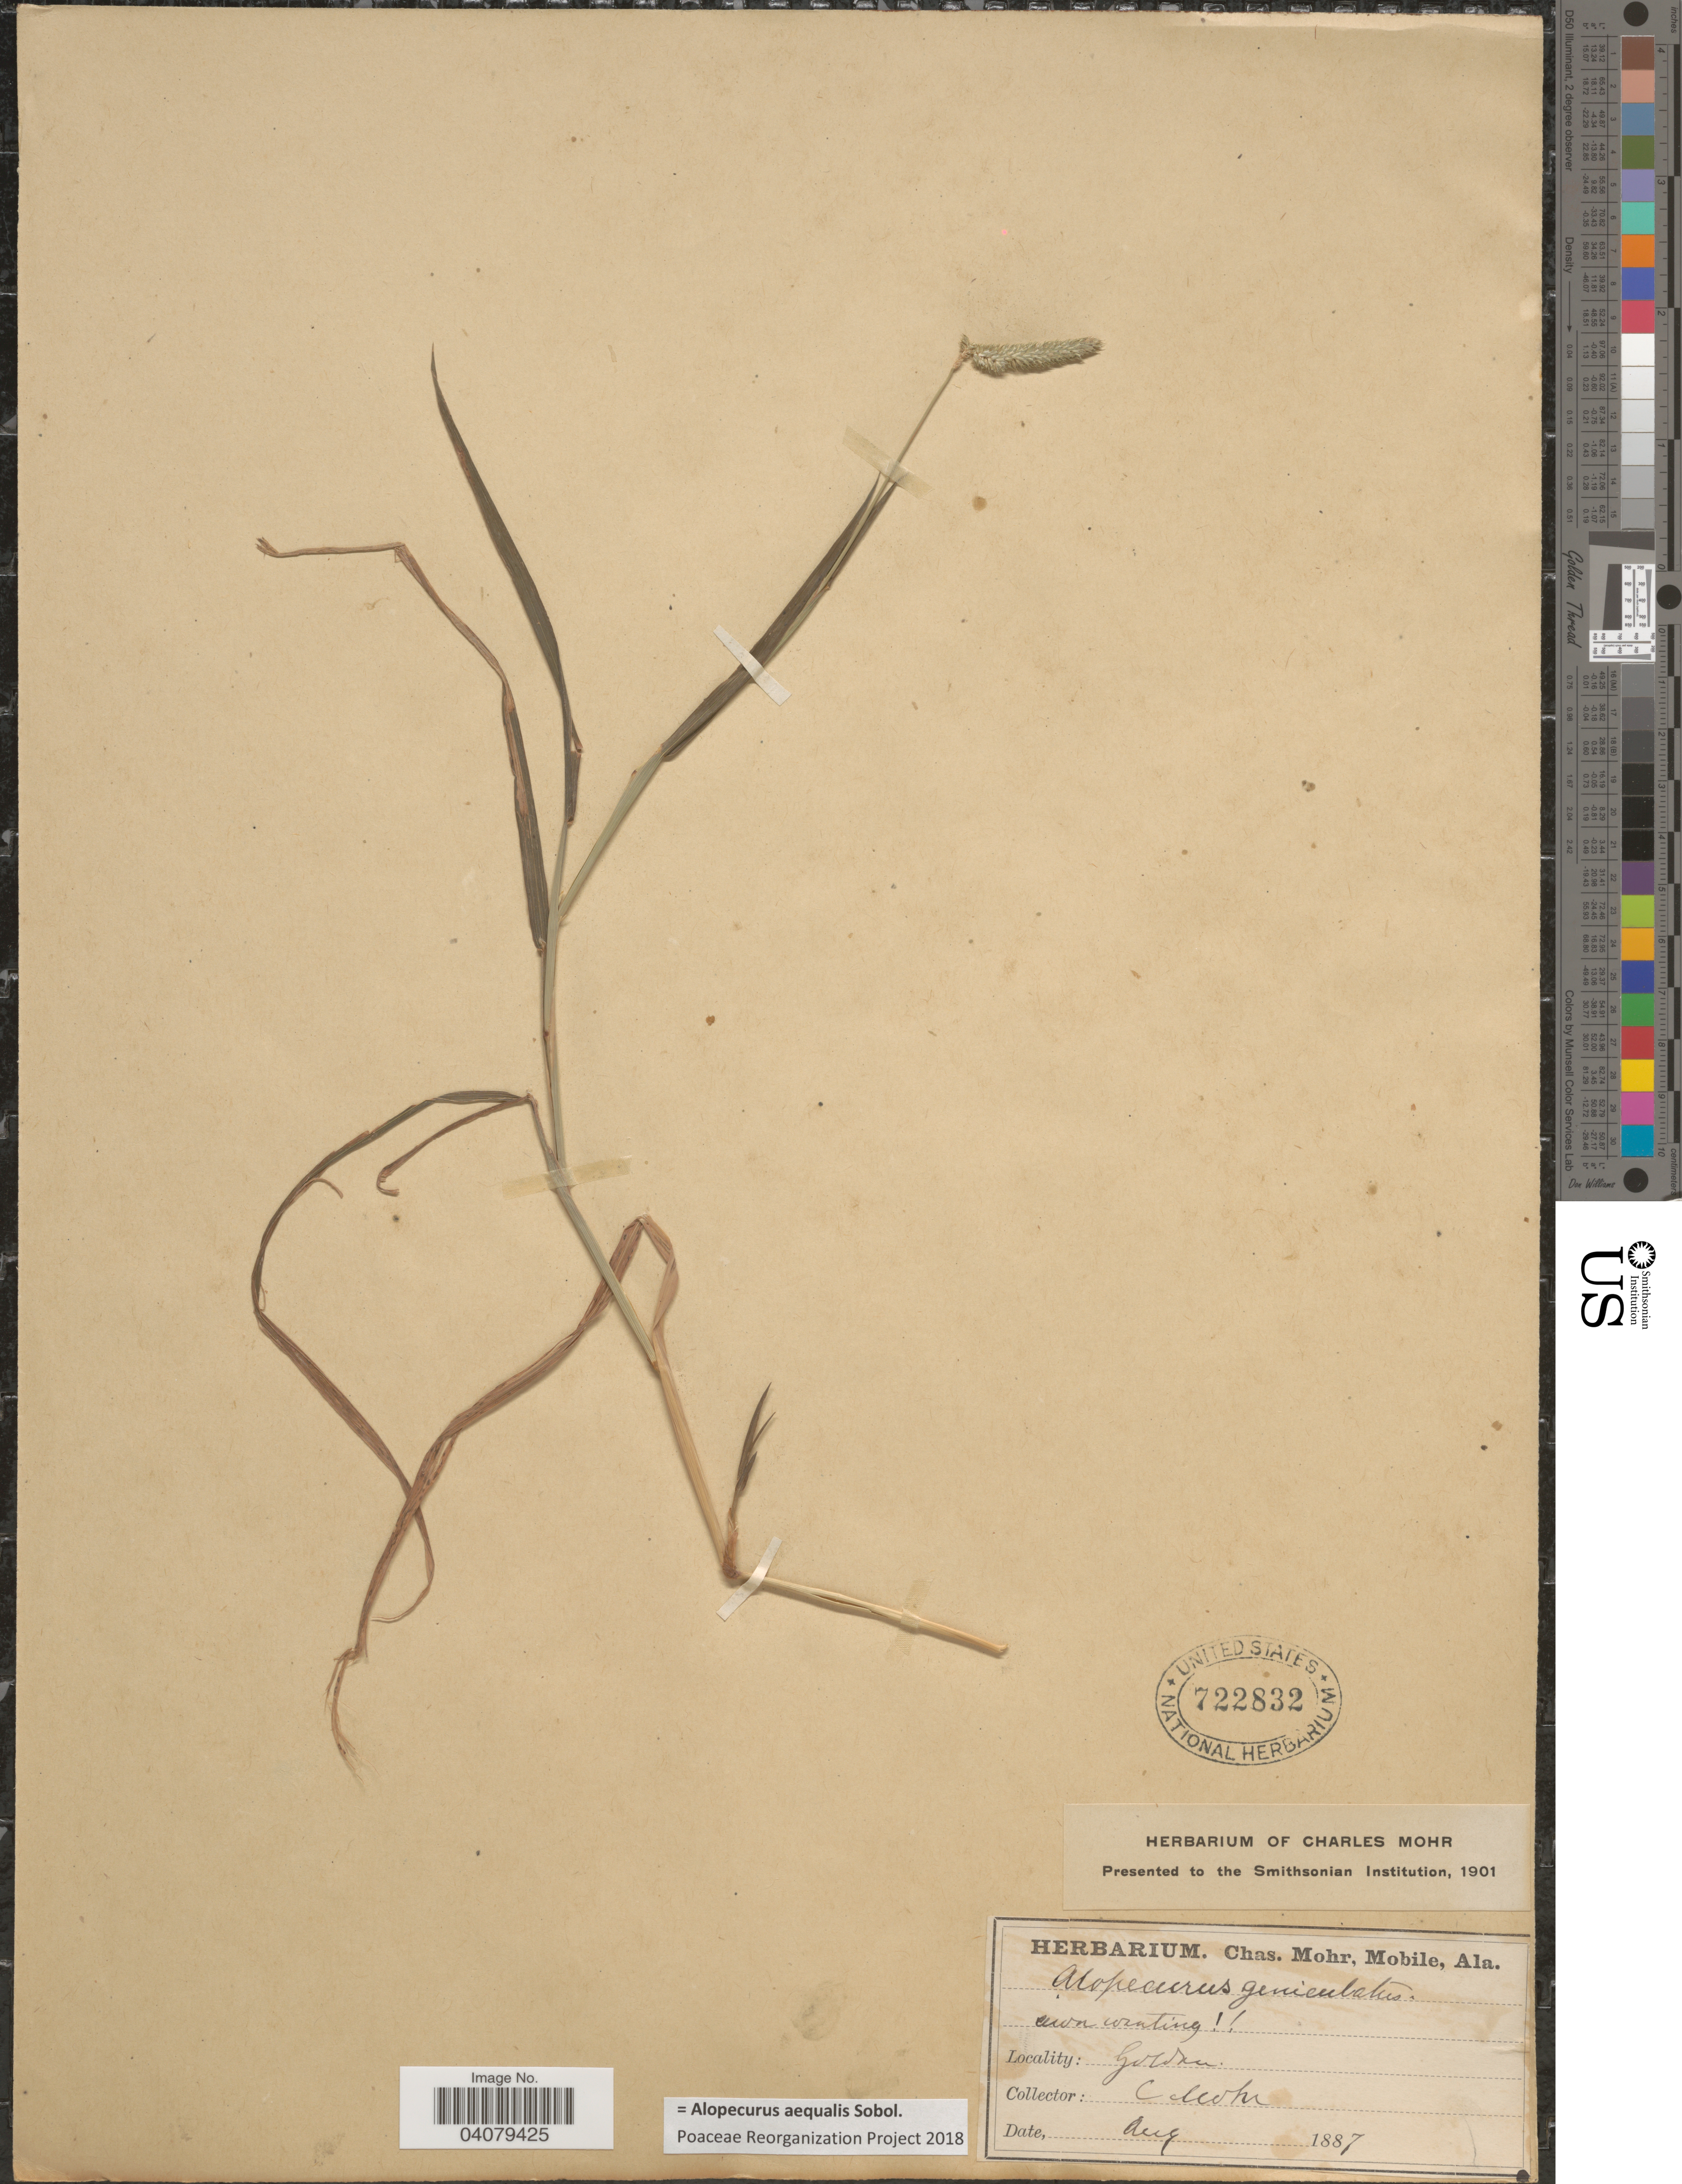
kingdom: Plantae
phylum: Tracheophyta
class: Liliopsida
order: Poales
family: Poaceae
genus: Alopecurus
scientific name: Alopecurus arundinaceus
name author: Poir.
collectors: Mohr, C. T. (herbarium)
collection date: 1887-08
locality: Golden.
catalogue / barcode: US 722832